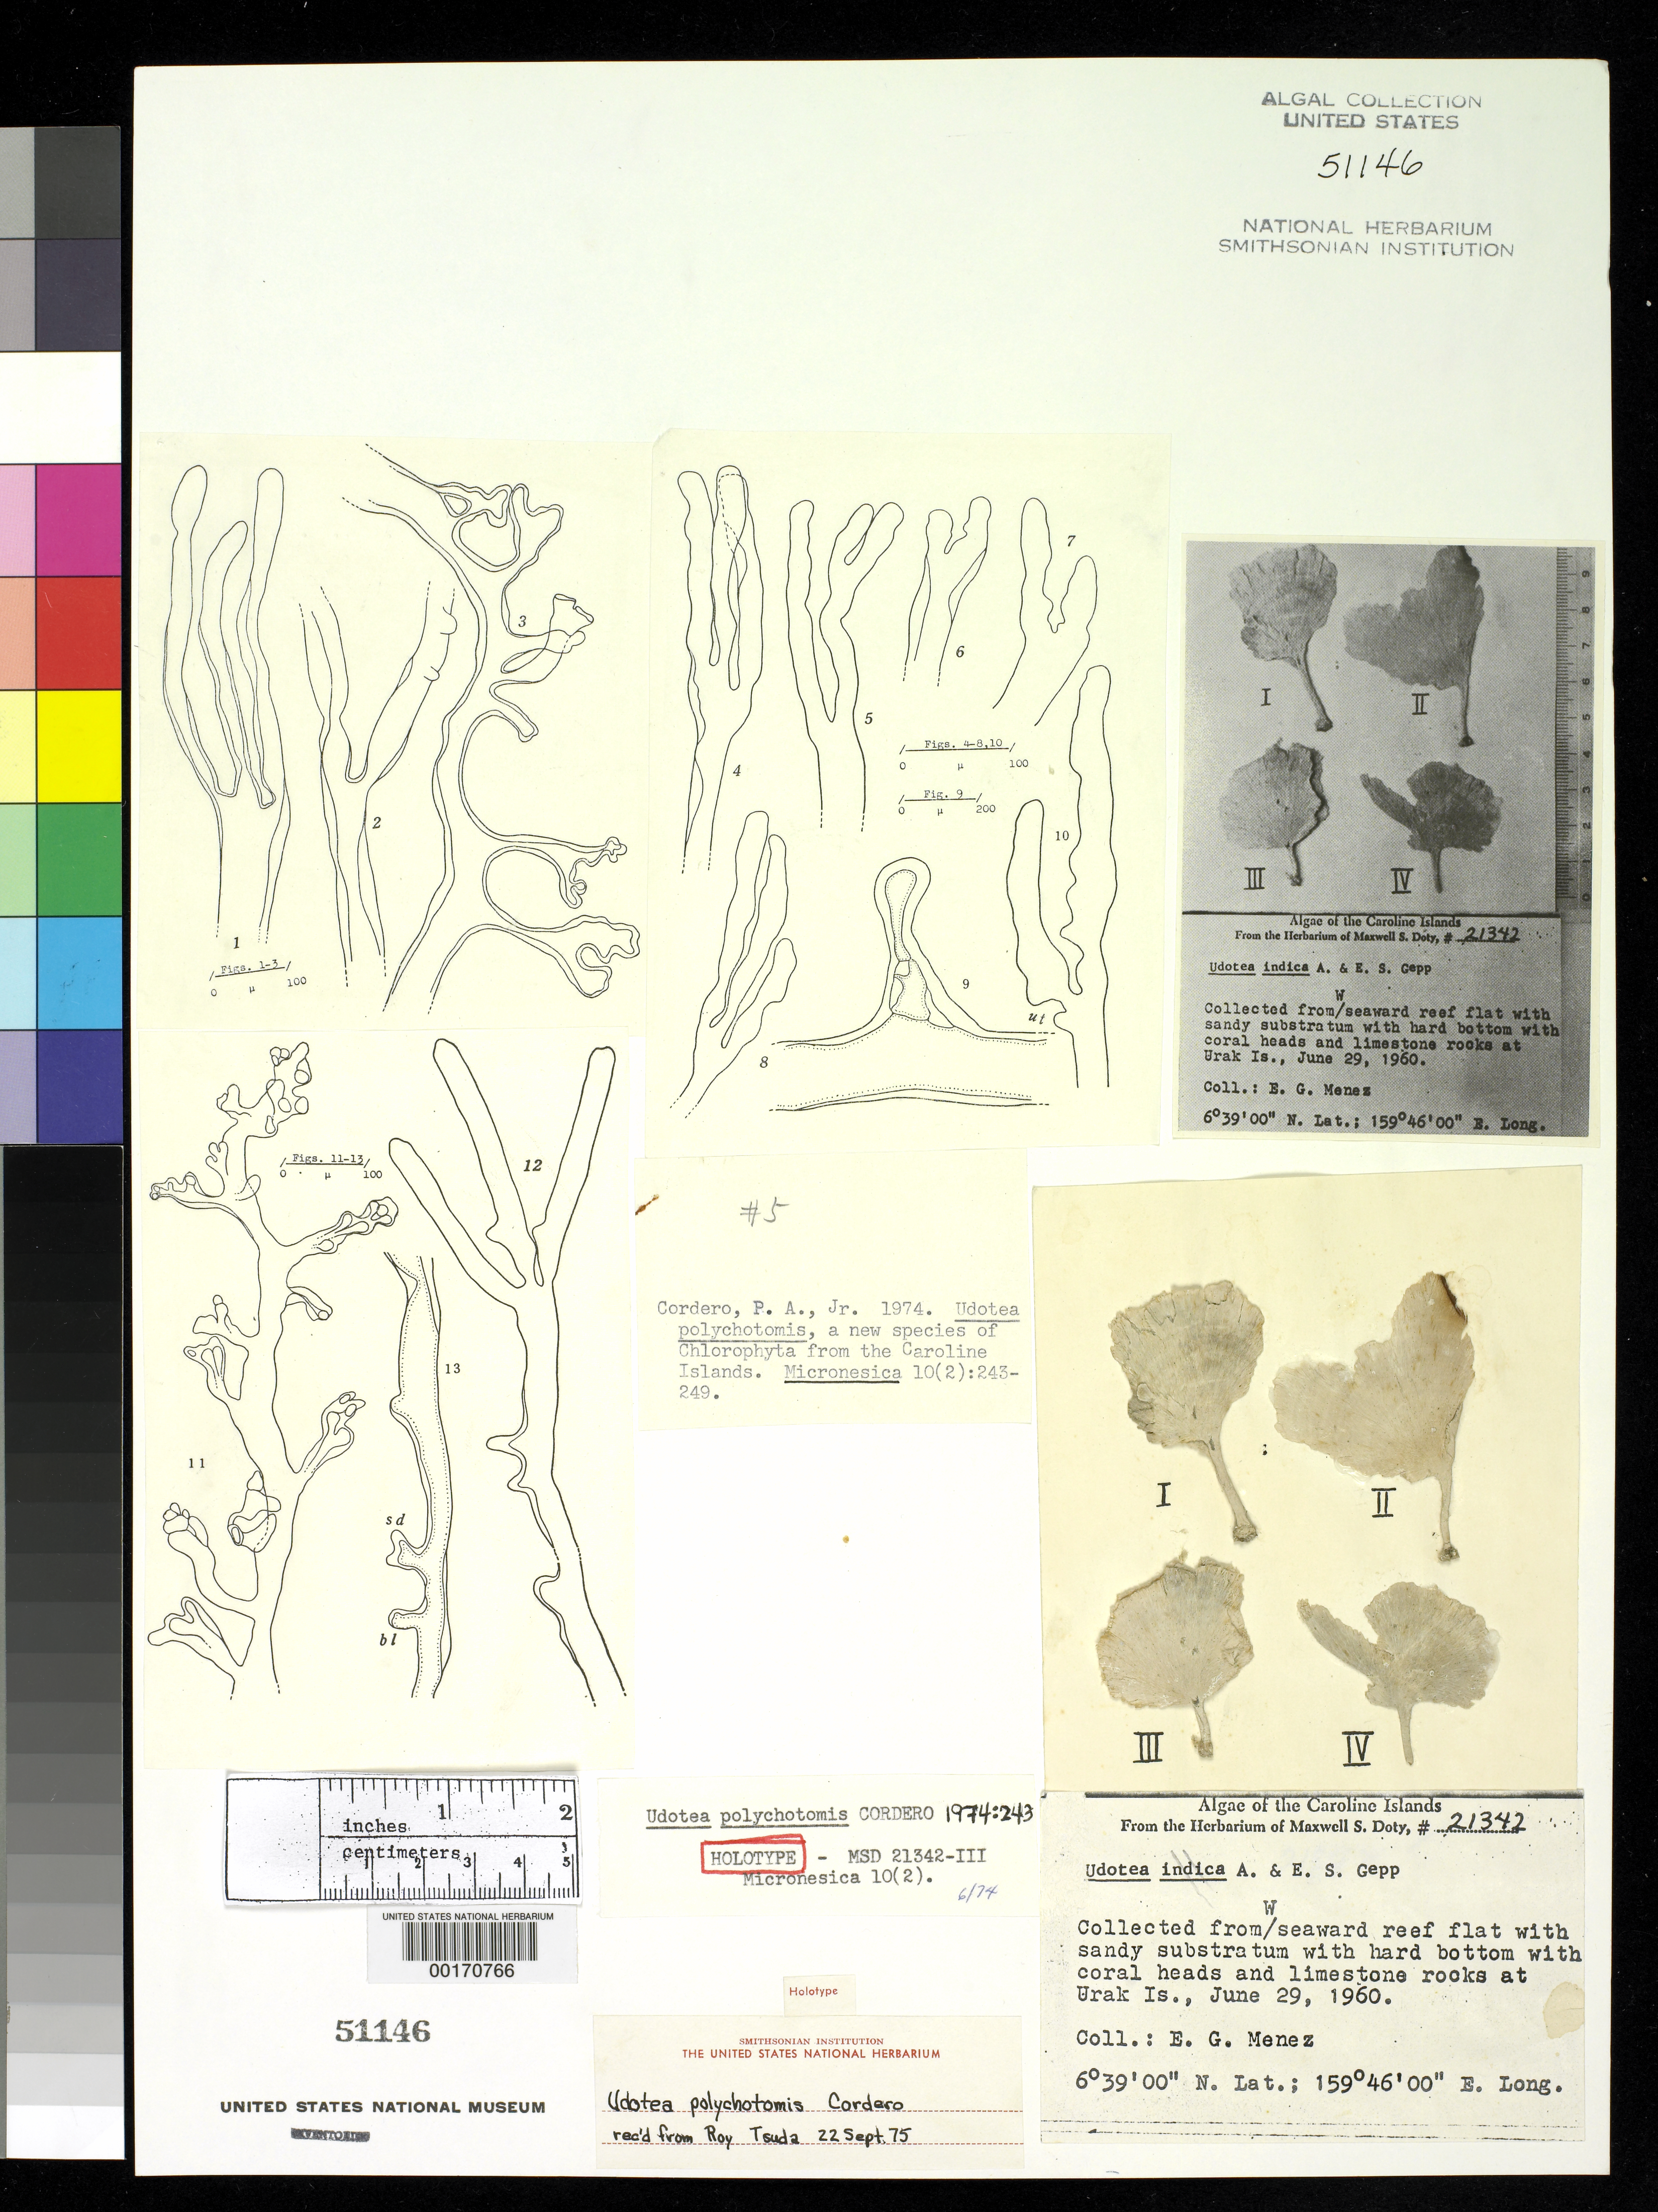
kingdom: Plantae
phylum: Chlorophyta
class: Ulvophyceae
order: Bryopsidales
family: Udoteaceae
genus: Udotea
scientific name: Udotea polychotomis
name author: Cordero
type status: Holotype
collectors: Meñez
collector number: MSD 21342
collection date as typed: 29 Jun 1960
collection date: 1960-06-29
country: Micronesia, Federated States of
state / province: Pohnpei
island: Mwokil (Mokil) Atoll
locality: Urak Islet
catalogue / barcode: US 51146